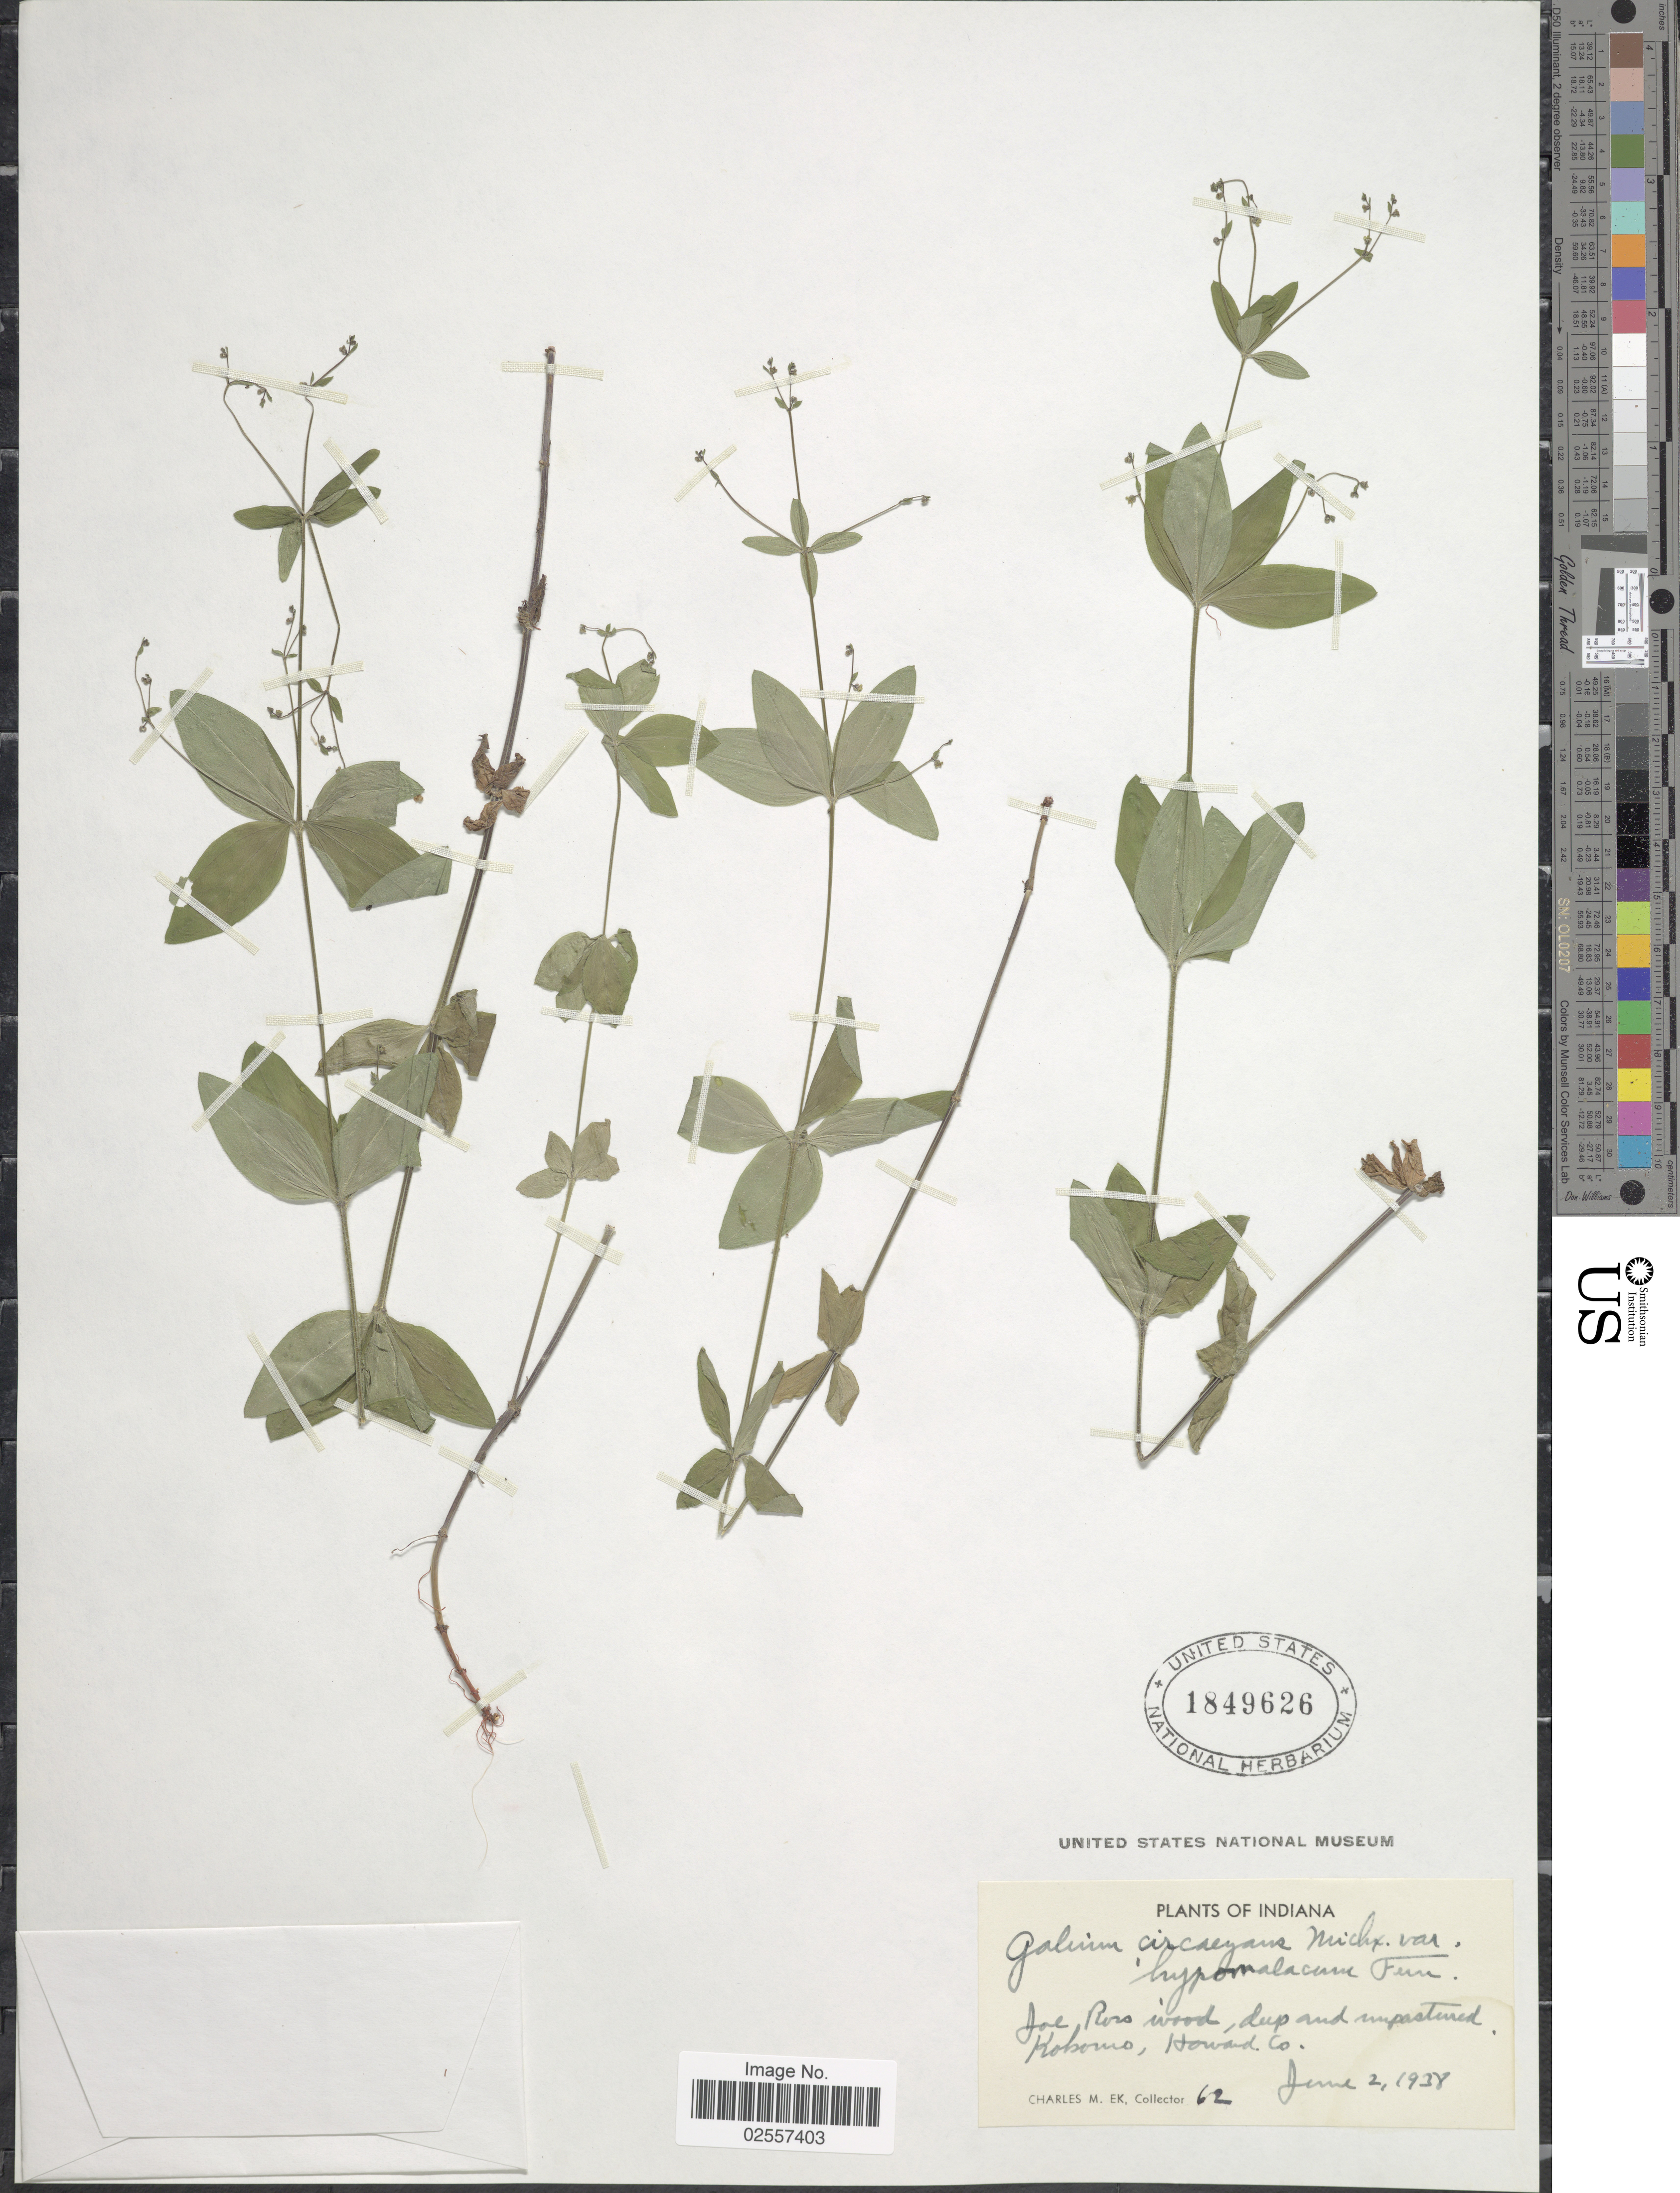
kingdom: Plantae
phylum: Tracheophyta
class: Magnoliopsida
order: Gentianales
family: Rubiaceae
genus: Galium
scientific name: Galium circaezans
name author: Michx.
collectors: C. Ek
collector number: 62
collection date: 1938-06-02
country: United States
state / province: Indiana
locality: Kokomo, Howard Co.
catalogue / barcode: US 1849626